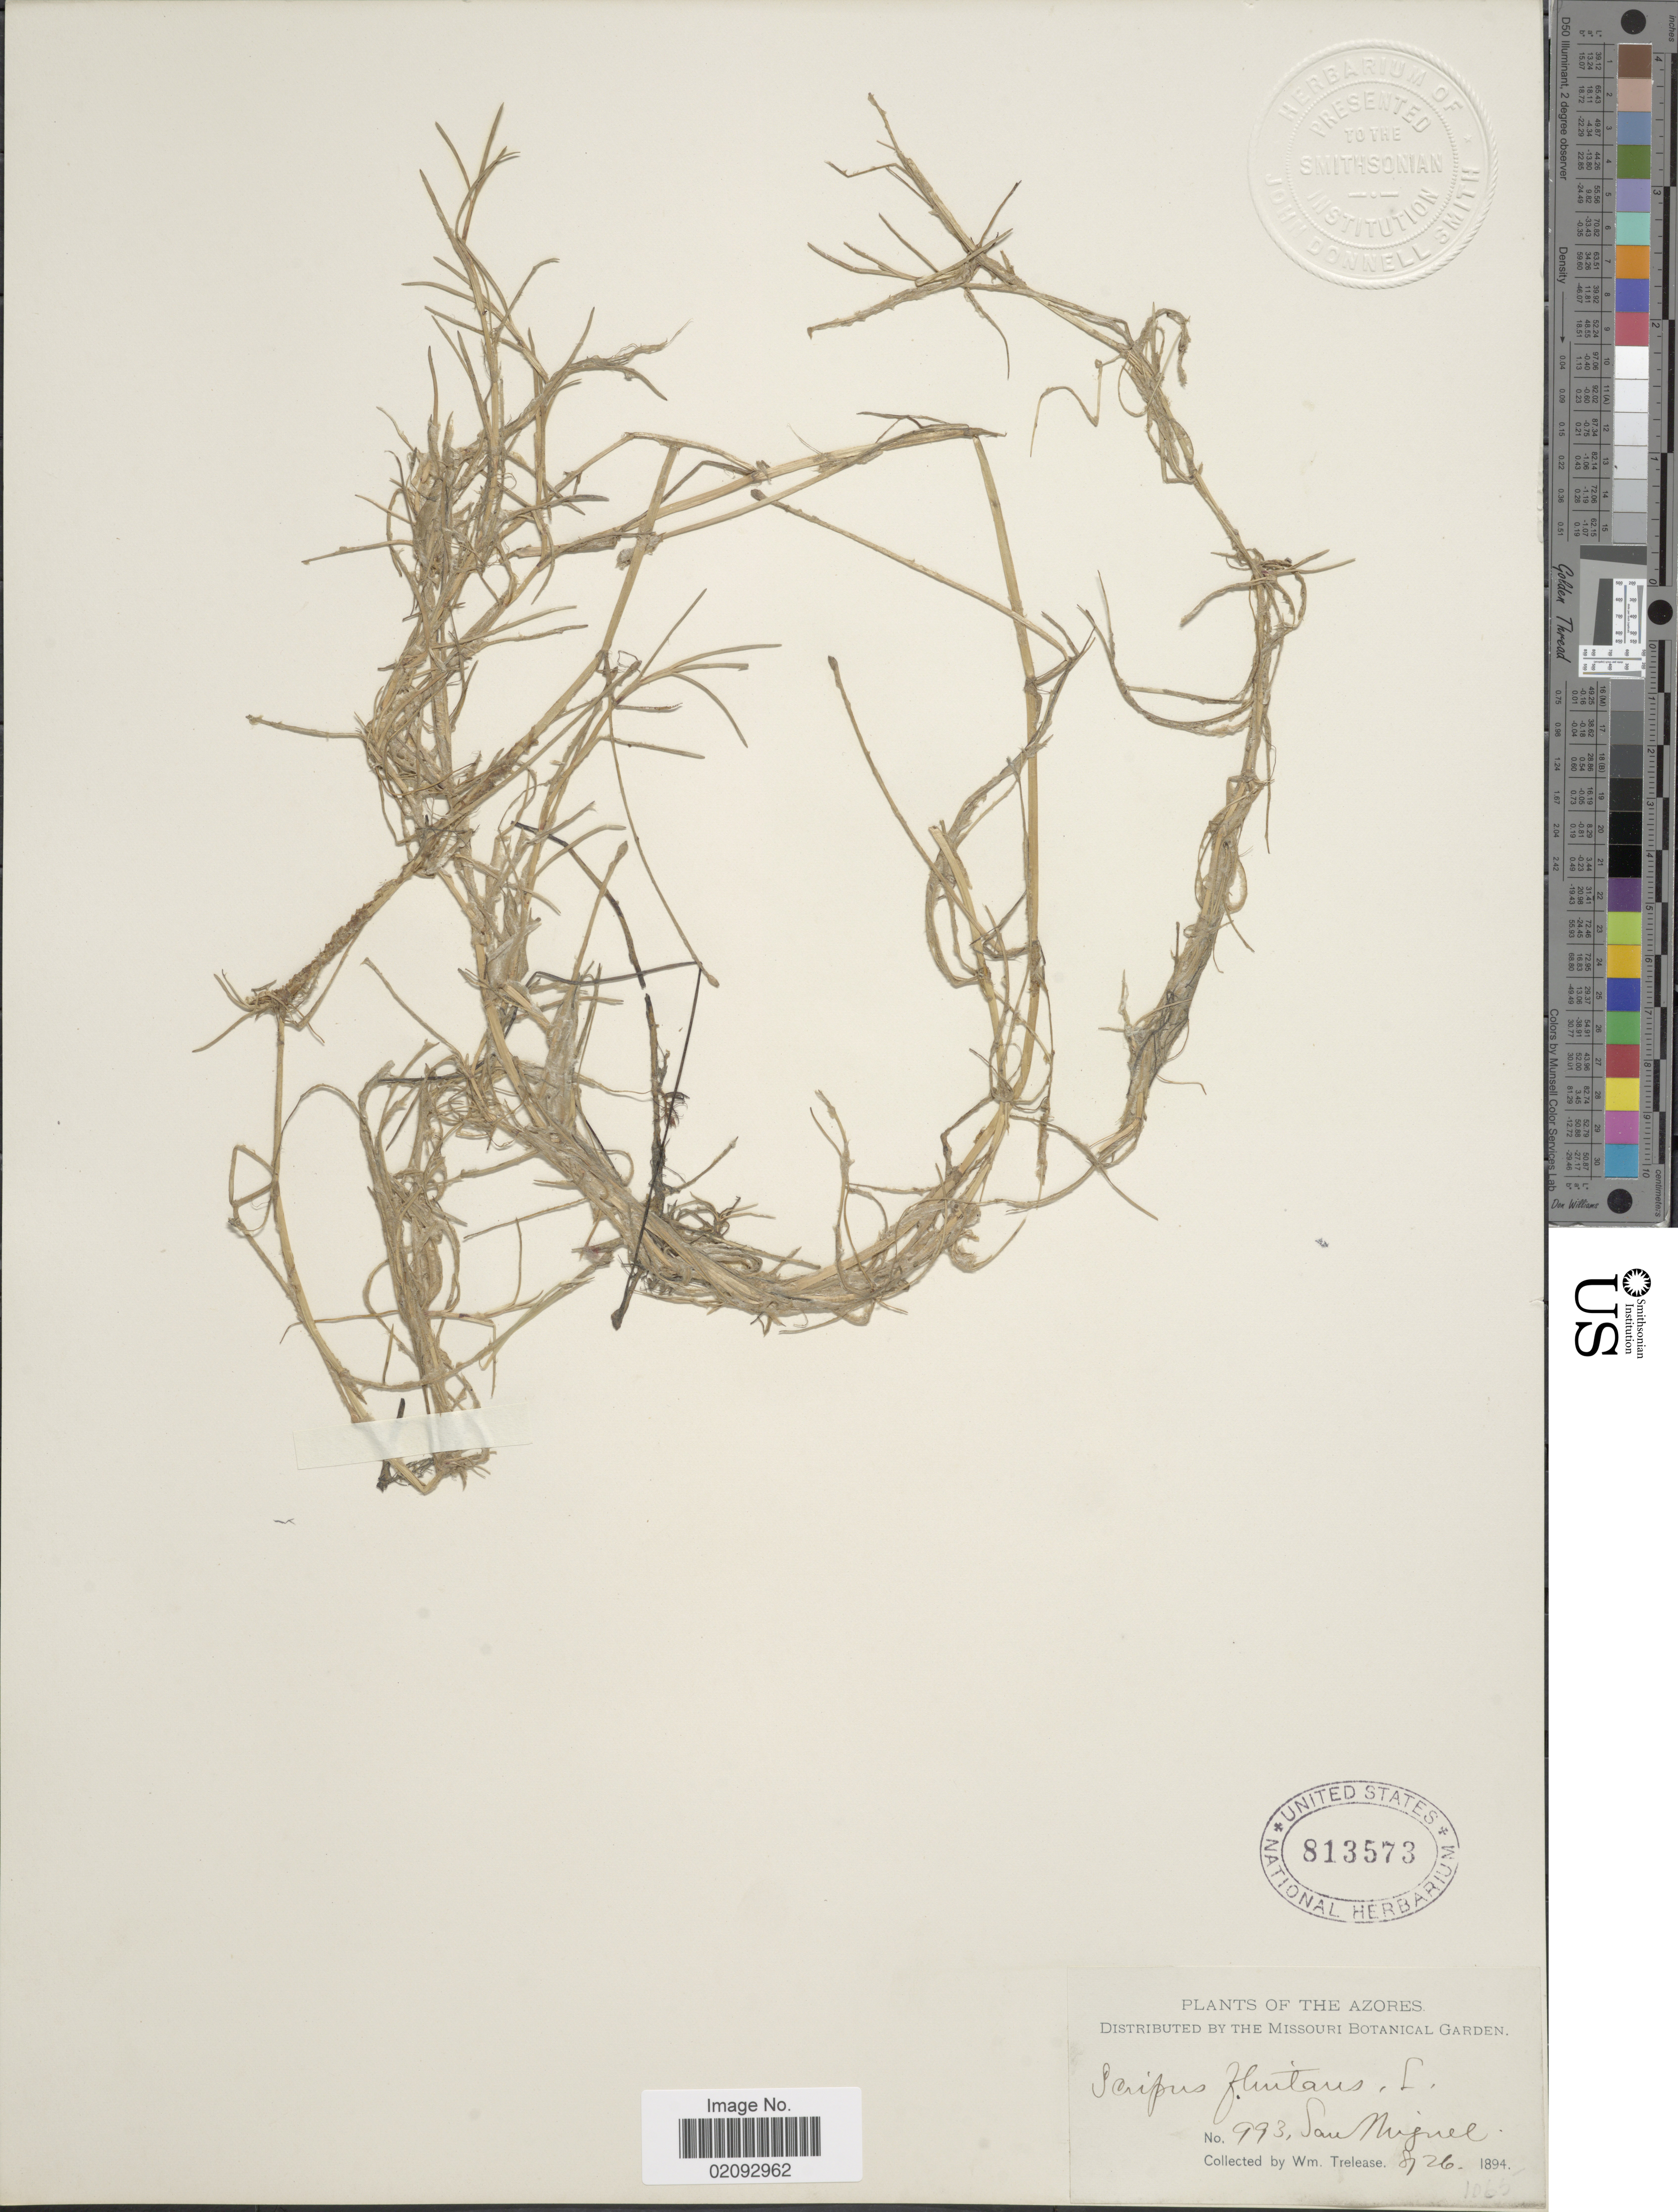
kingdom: Plantae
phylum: Tracheophyta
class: Liliopsida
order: Poales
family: Cyperaceae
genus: Isolepis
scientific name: Isolepis fluitans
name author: (L.) R. Br.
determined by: Strong, Mark T., (BOT), Smithsonian Institution - National Museum of Natural History (UNITED STATES)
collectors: W. Trelease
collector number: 993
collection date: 1894-08-26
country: Portugal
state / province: Azores (Aut. Reg.)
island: São Miguel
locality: The Azores, San Miguel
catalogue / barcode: US 813573